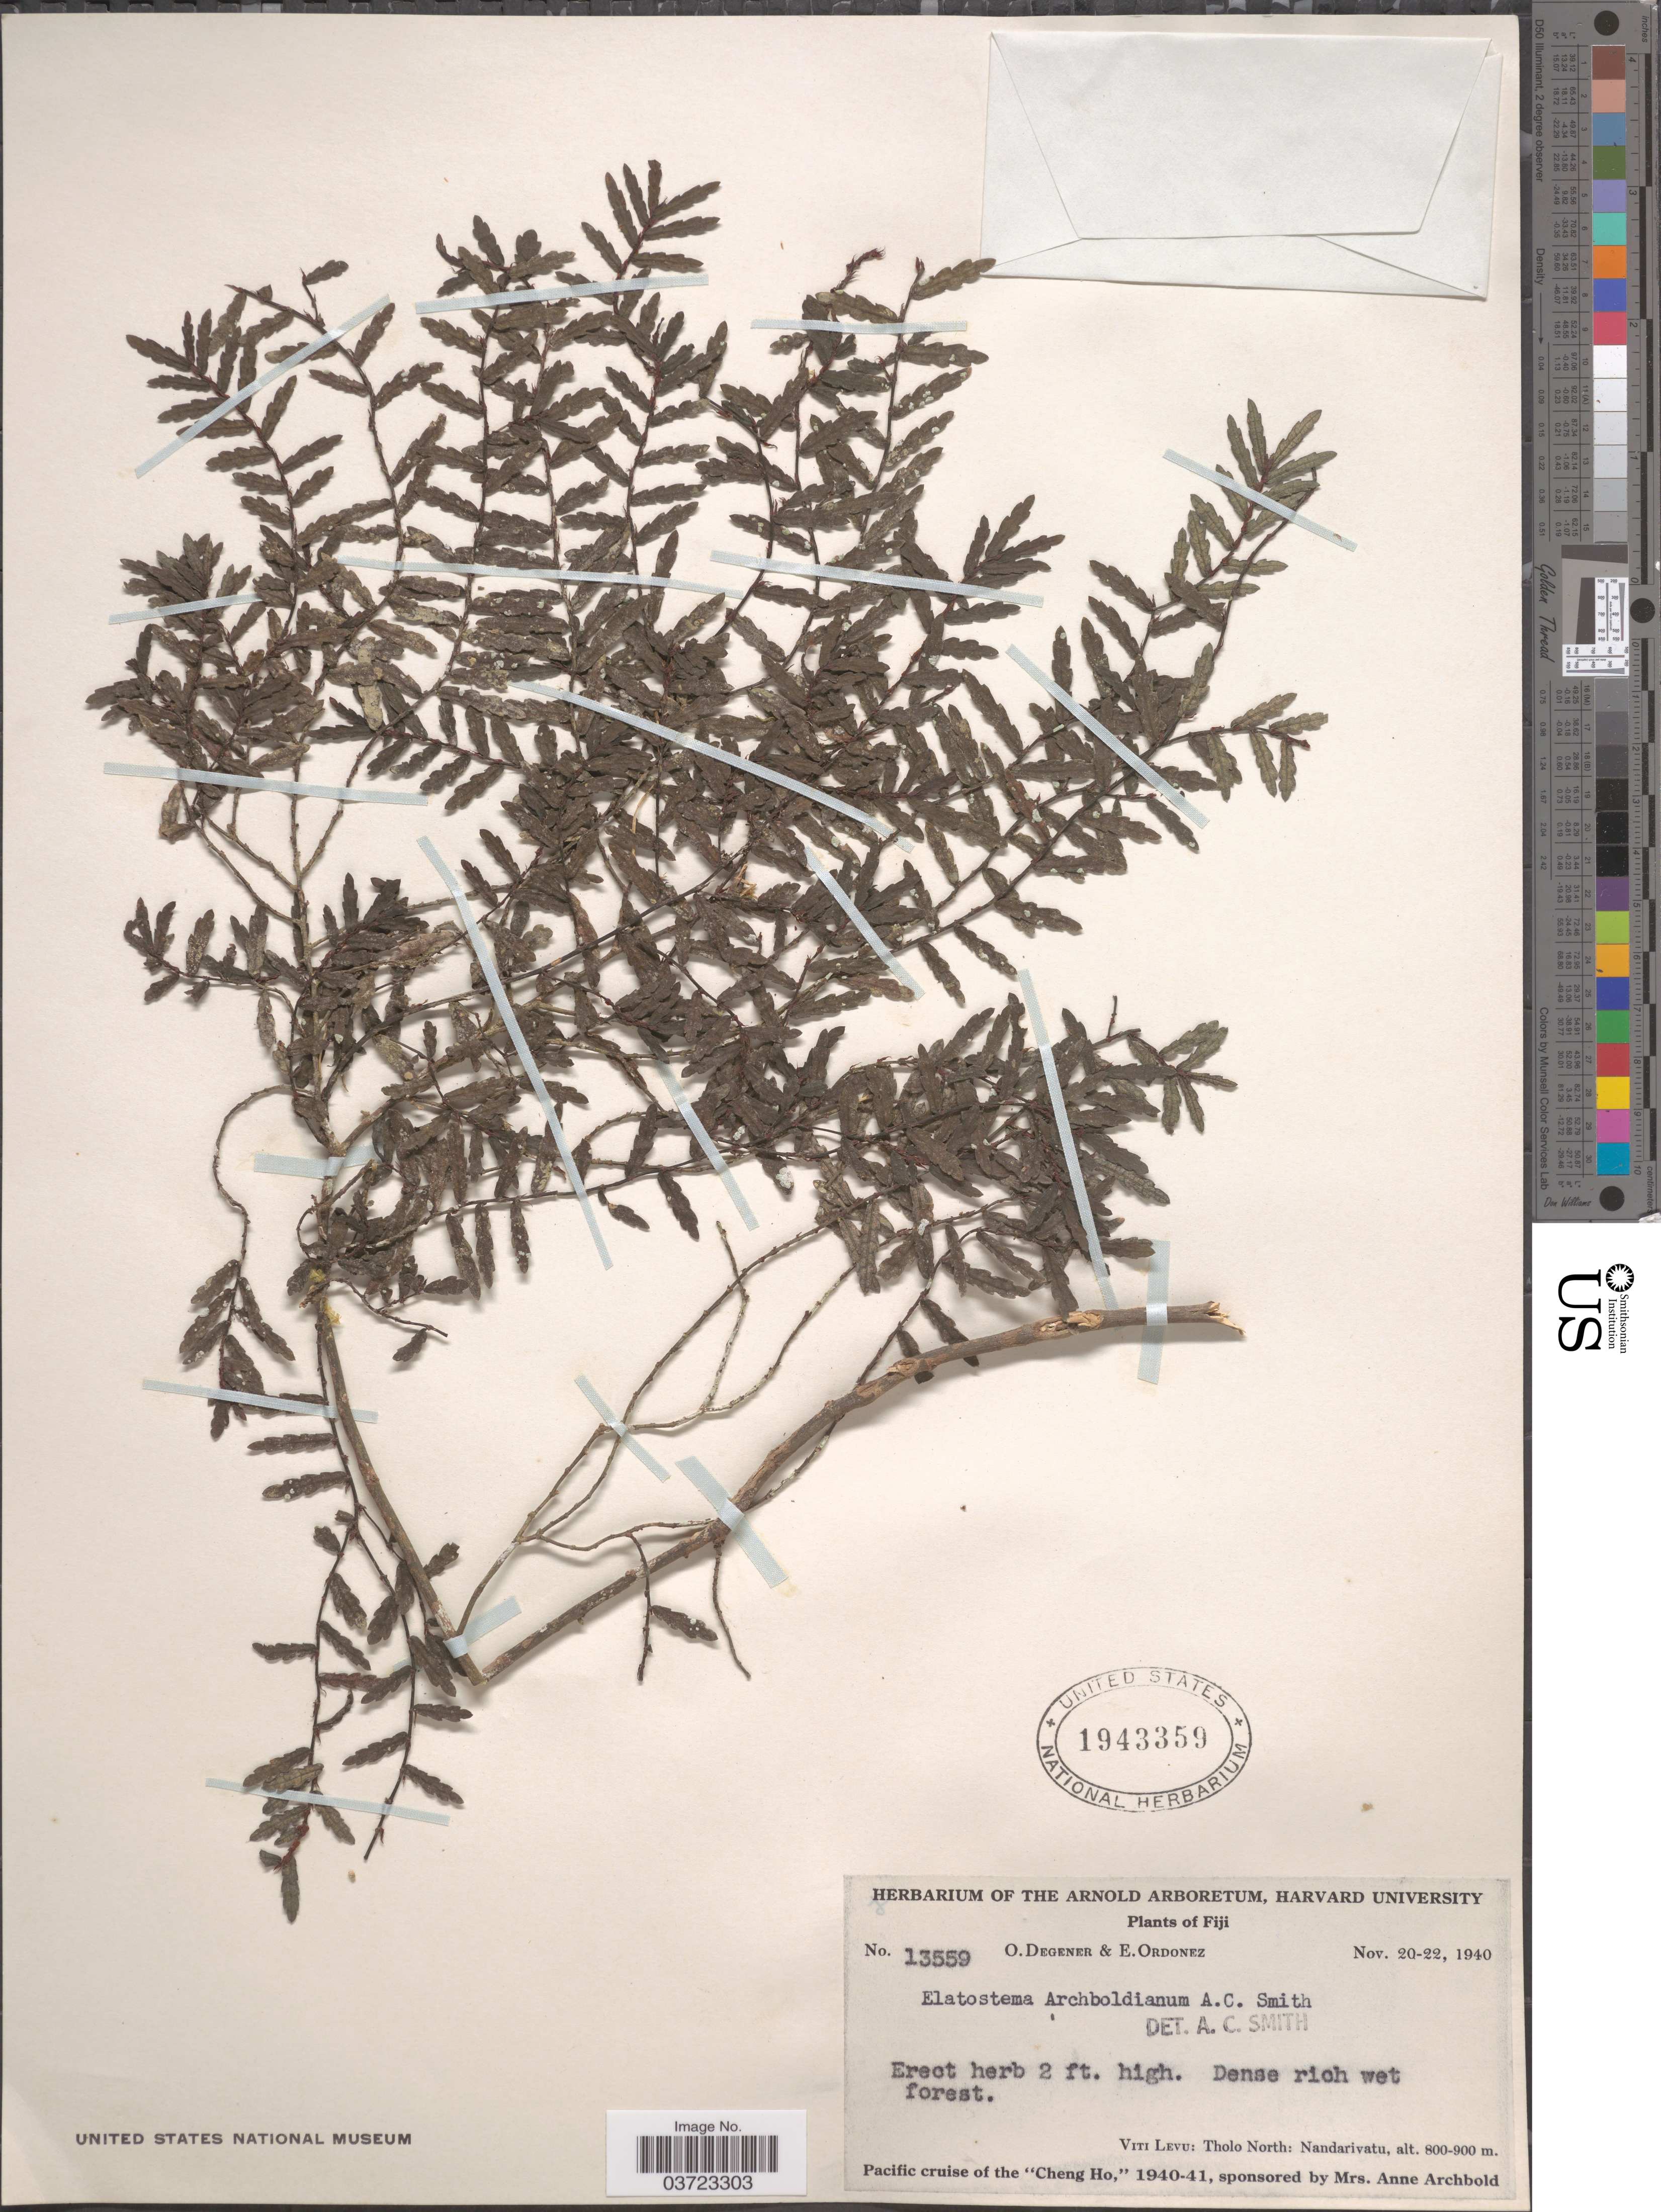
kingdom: Plantae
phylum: Tracheophyta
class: Magnoliopsida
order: Rosales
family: Urticaceae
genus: Elatostema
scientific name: Elatostema archboldianum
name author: A.C. Sm.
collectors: O. Degener & E. Ordonez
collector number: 13559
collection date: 1940-11-20/1940-11-22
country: Fiji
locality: Viti Levu: Tholo North: Nandarivatu.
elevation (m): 800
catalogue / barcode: US 1943359